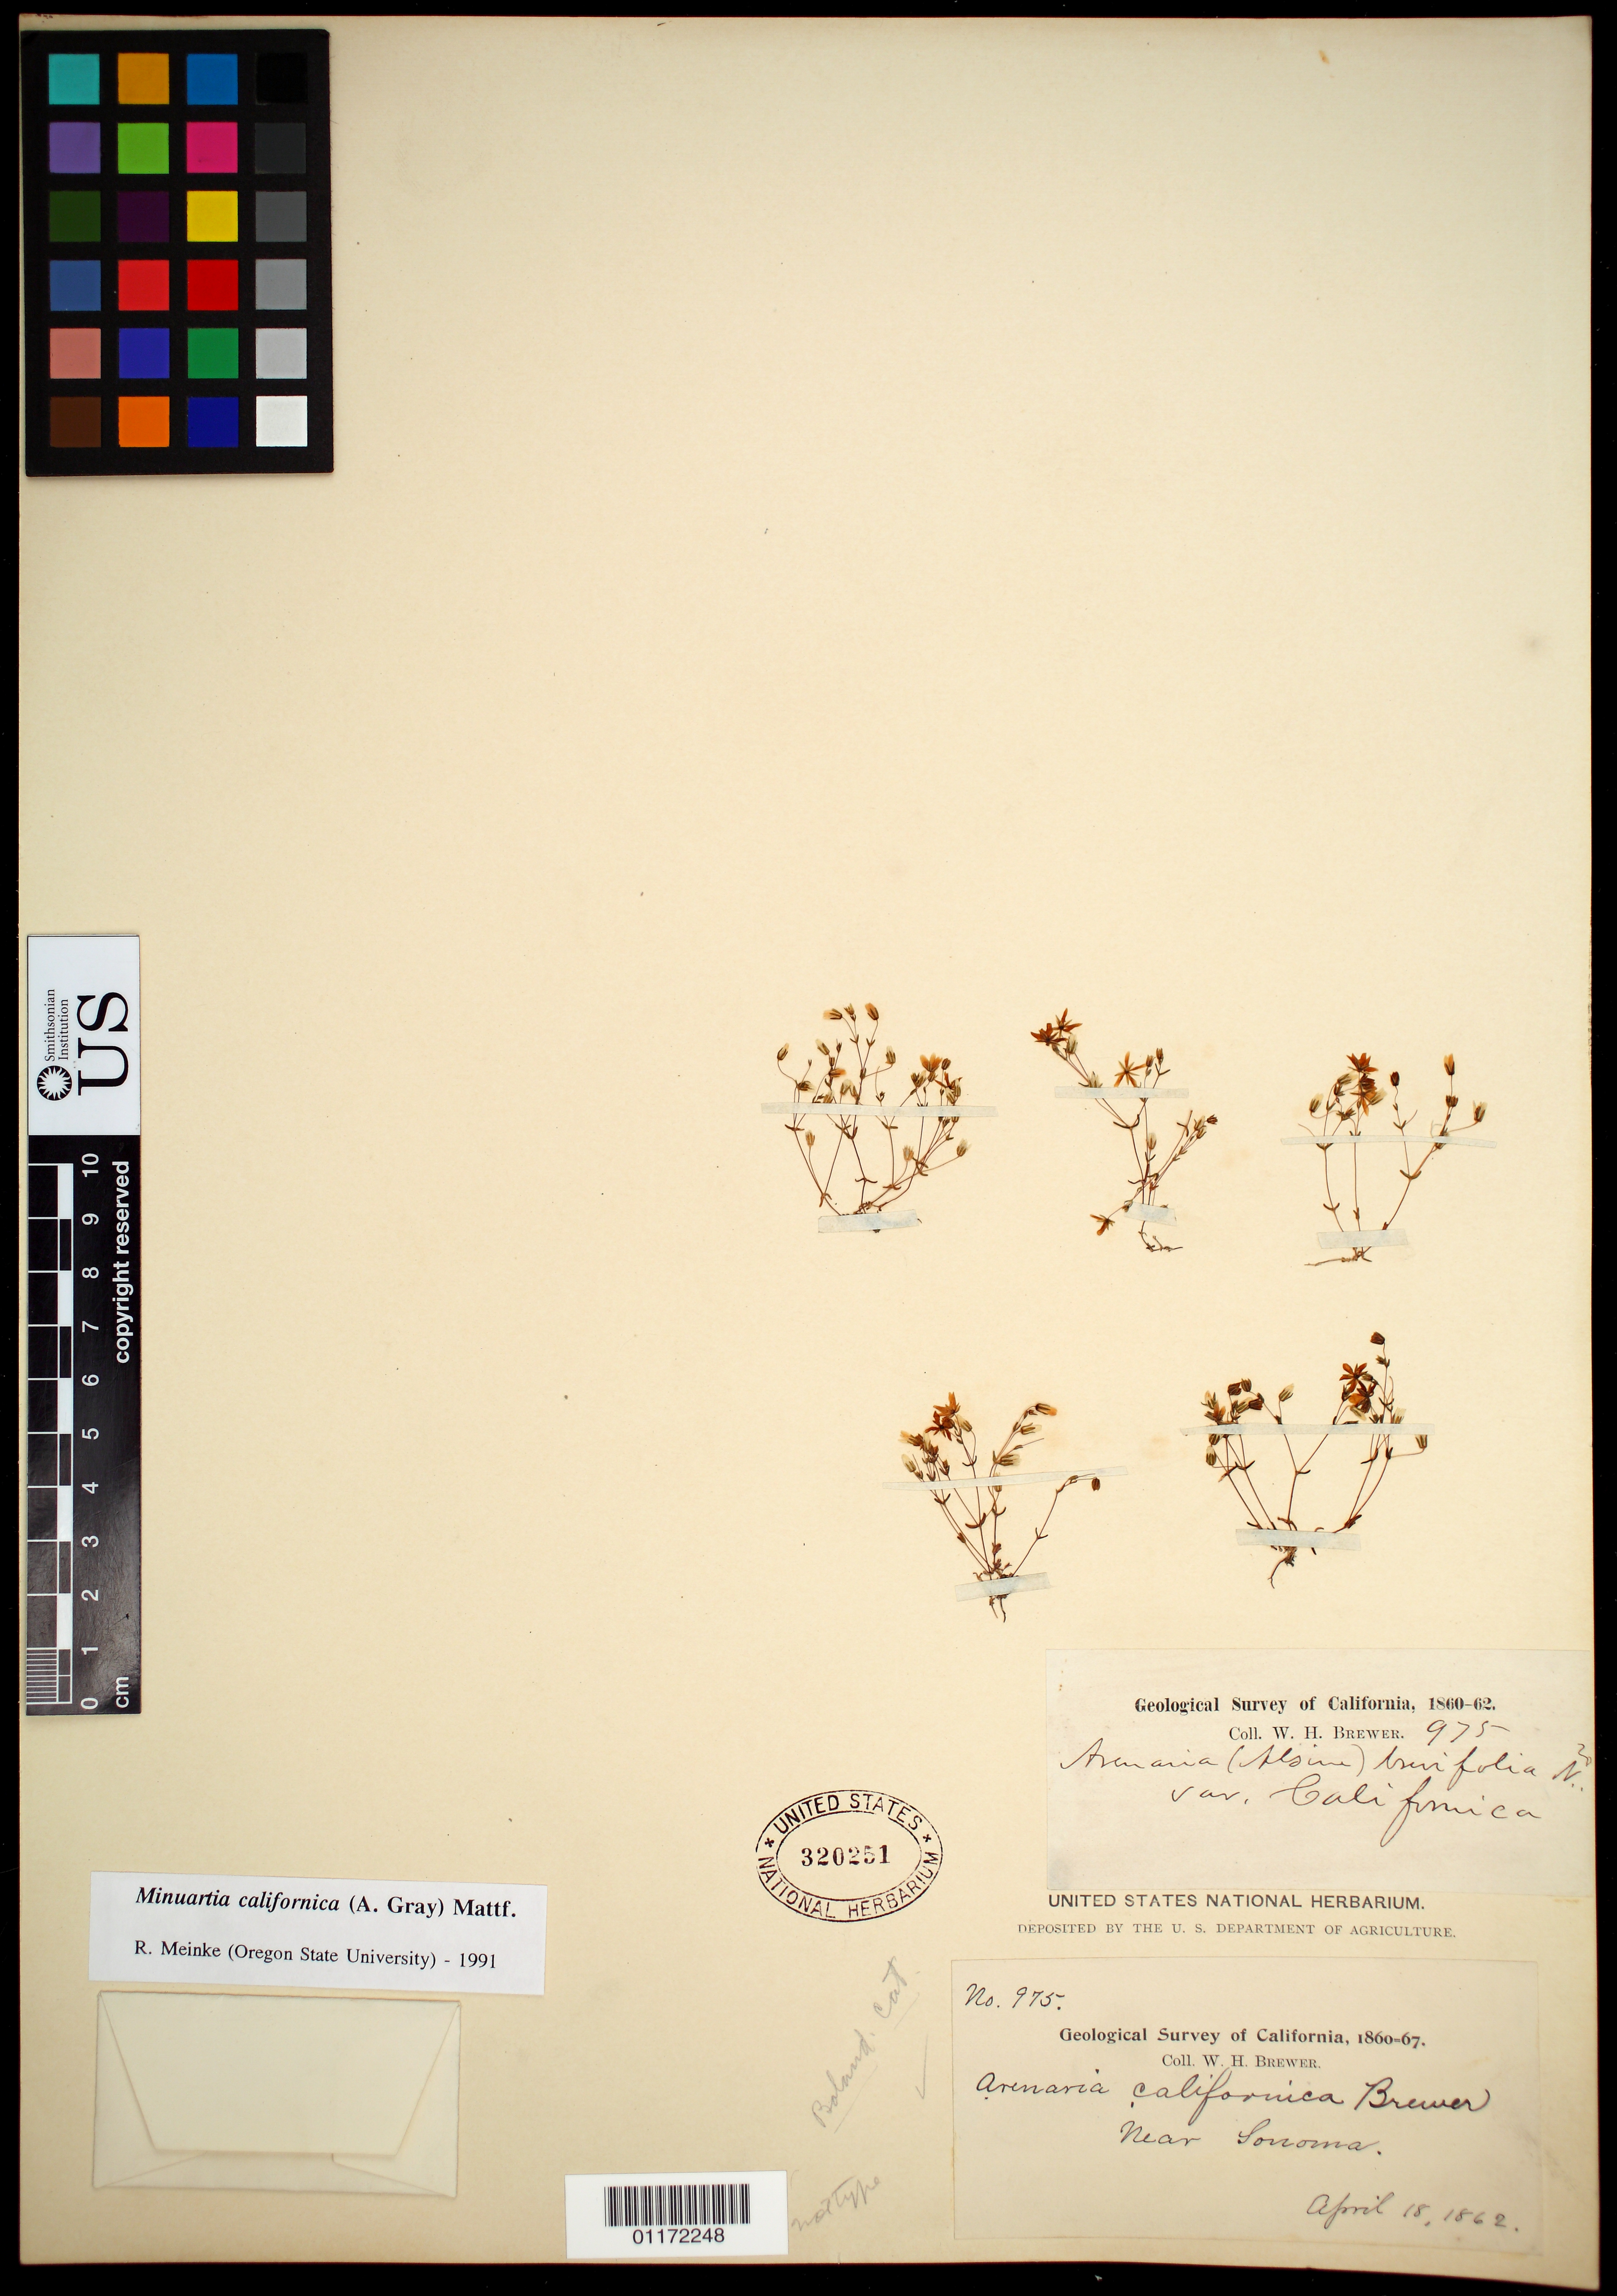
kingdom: Plantae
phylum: Tracheophyta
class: Magnoliopsida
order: Caryophyllales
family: Caryophyllaceae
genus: Minuartia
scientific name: Minuartia californica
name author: (A. Gray) Mattf.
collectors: W. H. Brewer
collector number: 975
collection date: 1862-04-18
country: United States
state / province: California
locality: Near Sonoma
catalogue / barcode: US 320251